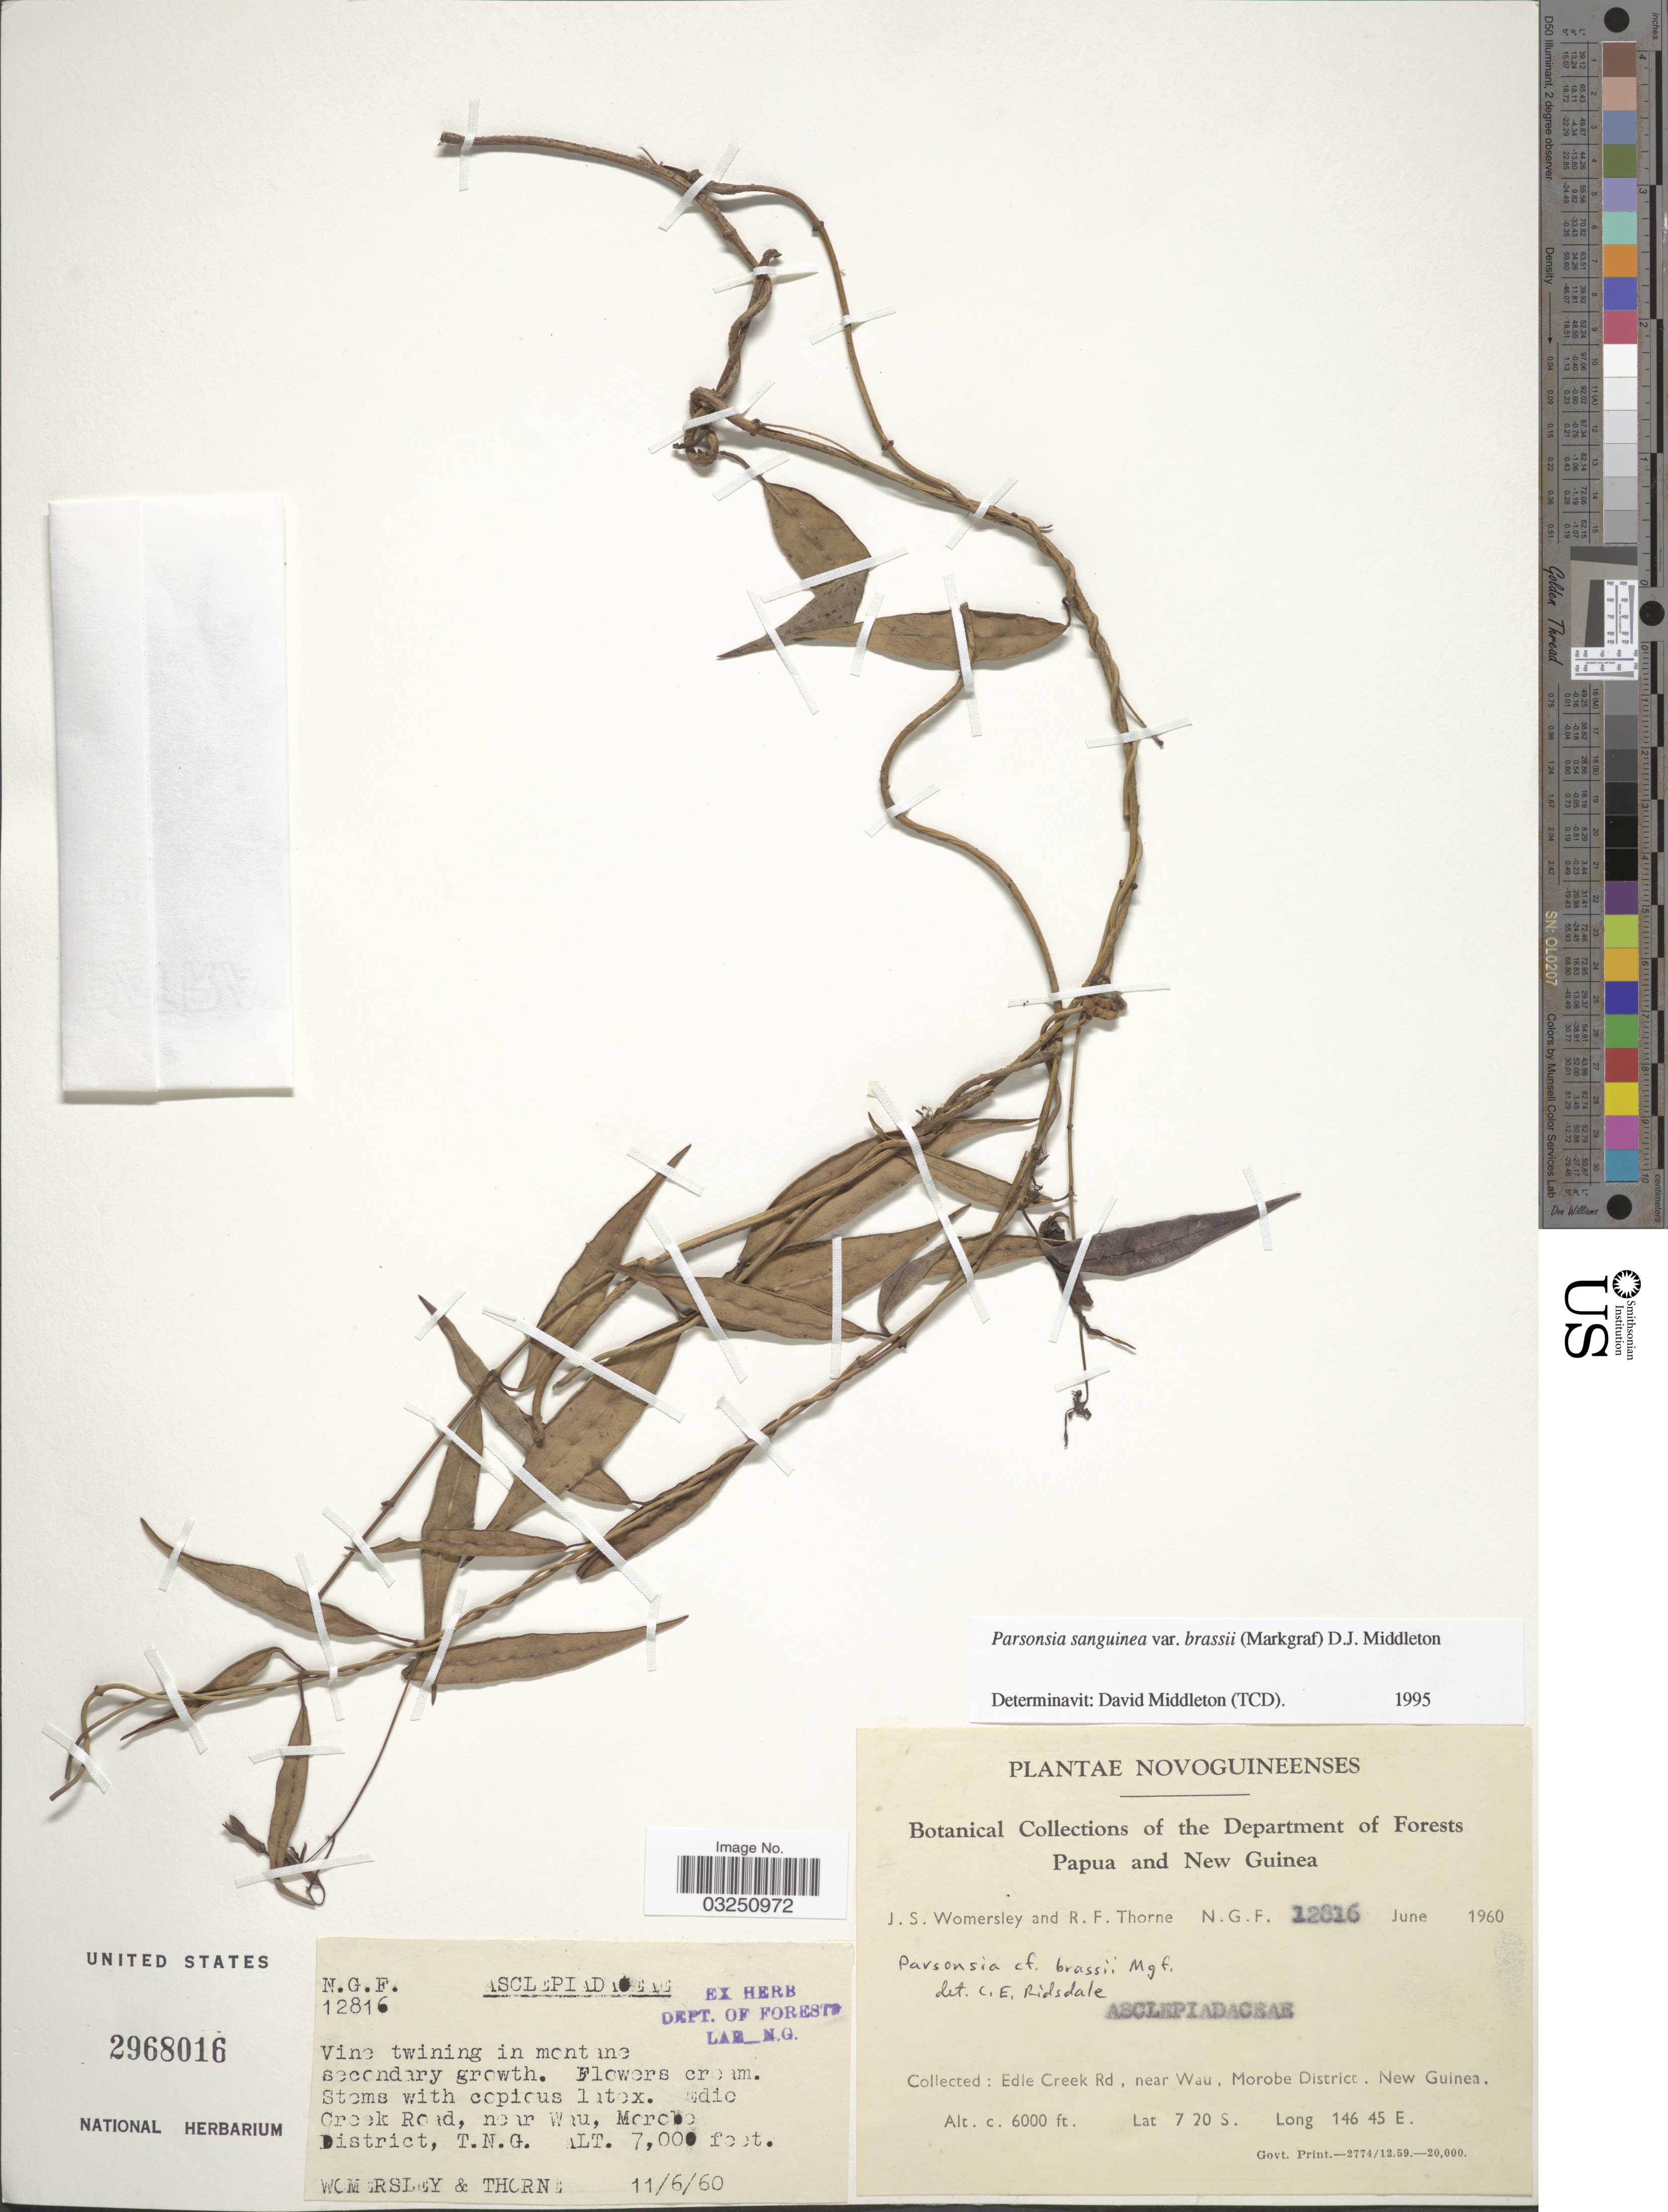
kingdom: Plantae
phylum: Tracheophyta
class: Magnoliopsida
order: Myrtales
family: Lythraceae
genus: Parsonsia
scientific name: Parsonsia sanguinea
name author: (Wernham) Markgr.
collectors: J. S. Womersley & R. Thorne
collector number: N.G.F. 12816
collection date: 1960-06-11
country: Papua New Guinea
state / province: Morobe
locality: Novoguineenses. Papua and New Guinea. Edle Creek Rd, near Wau, Morobe District. New Guinea.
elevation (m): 1829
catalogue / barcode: US 2968016